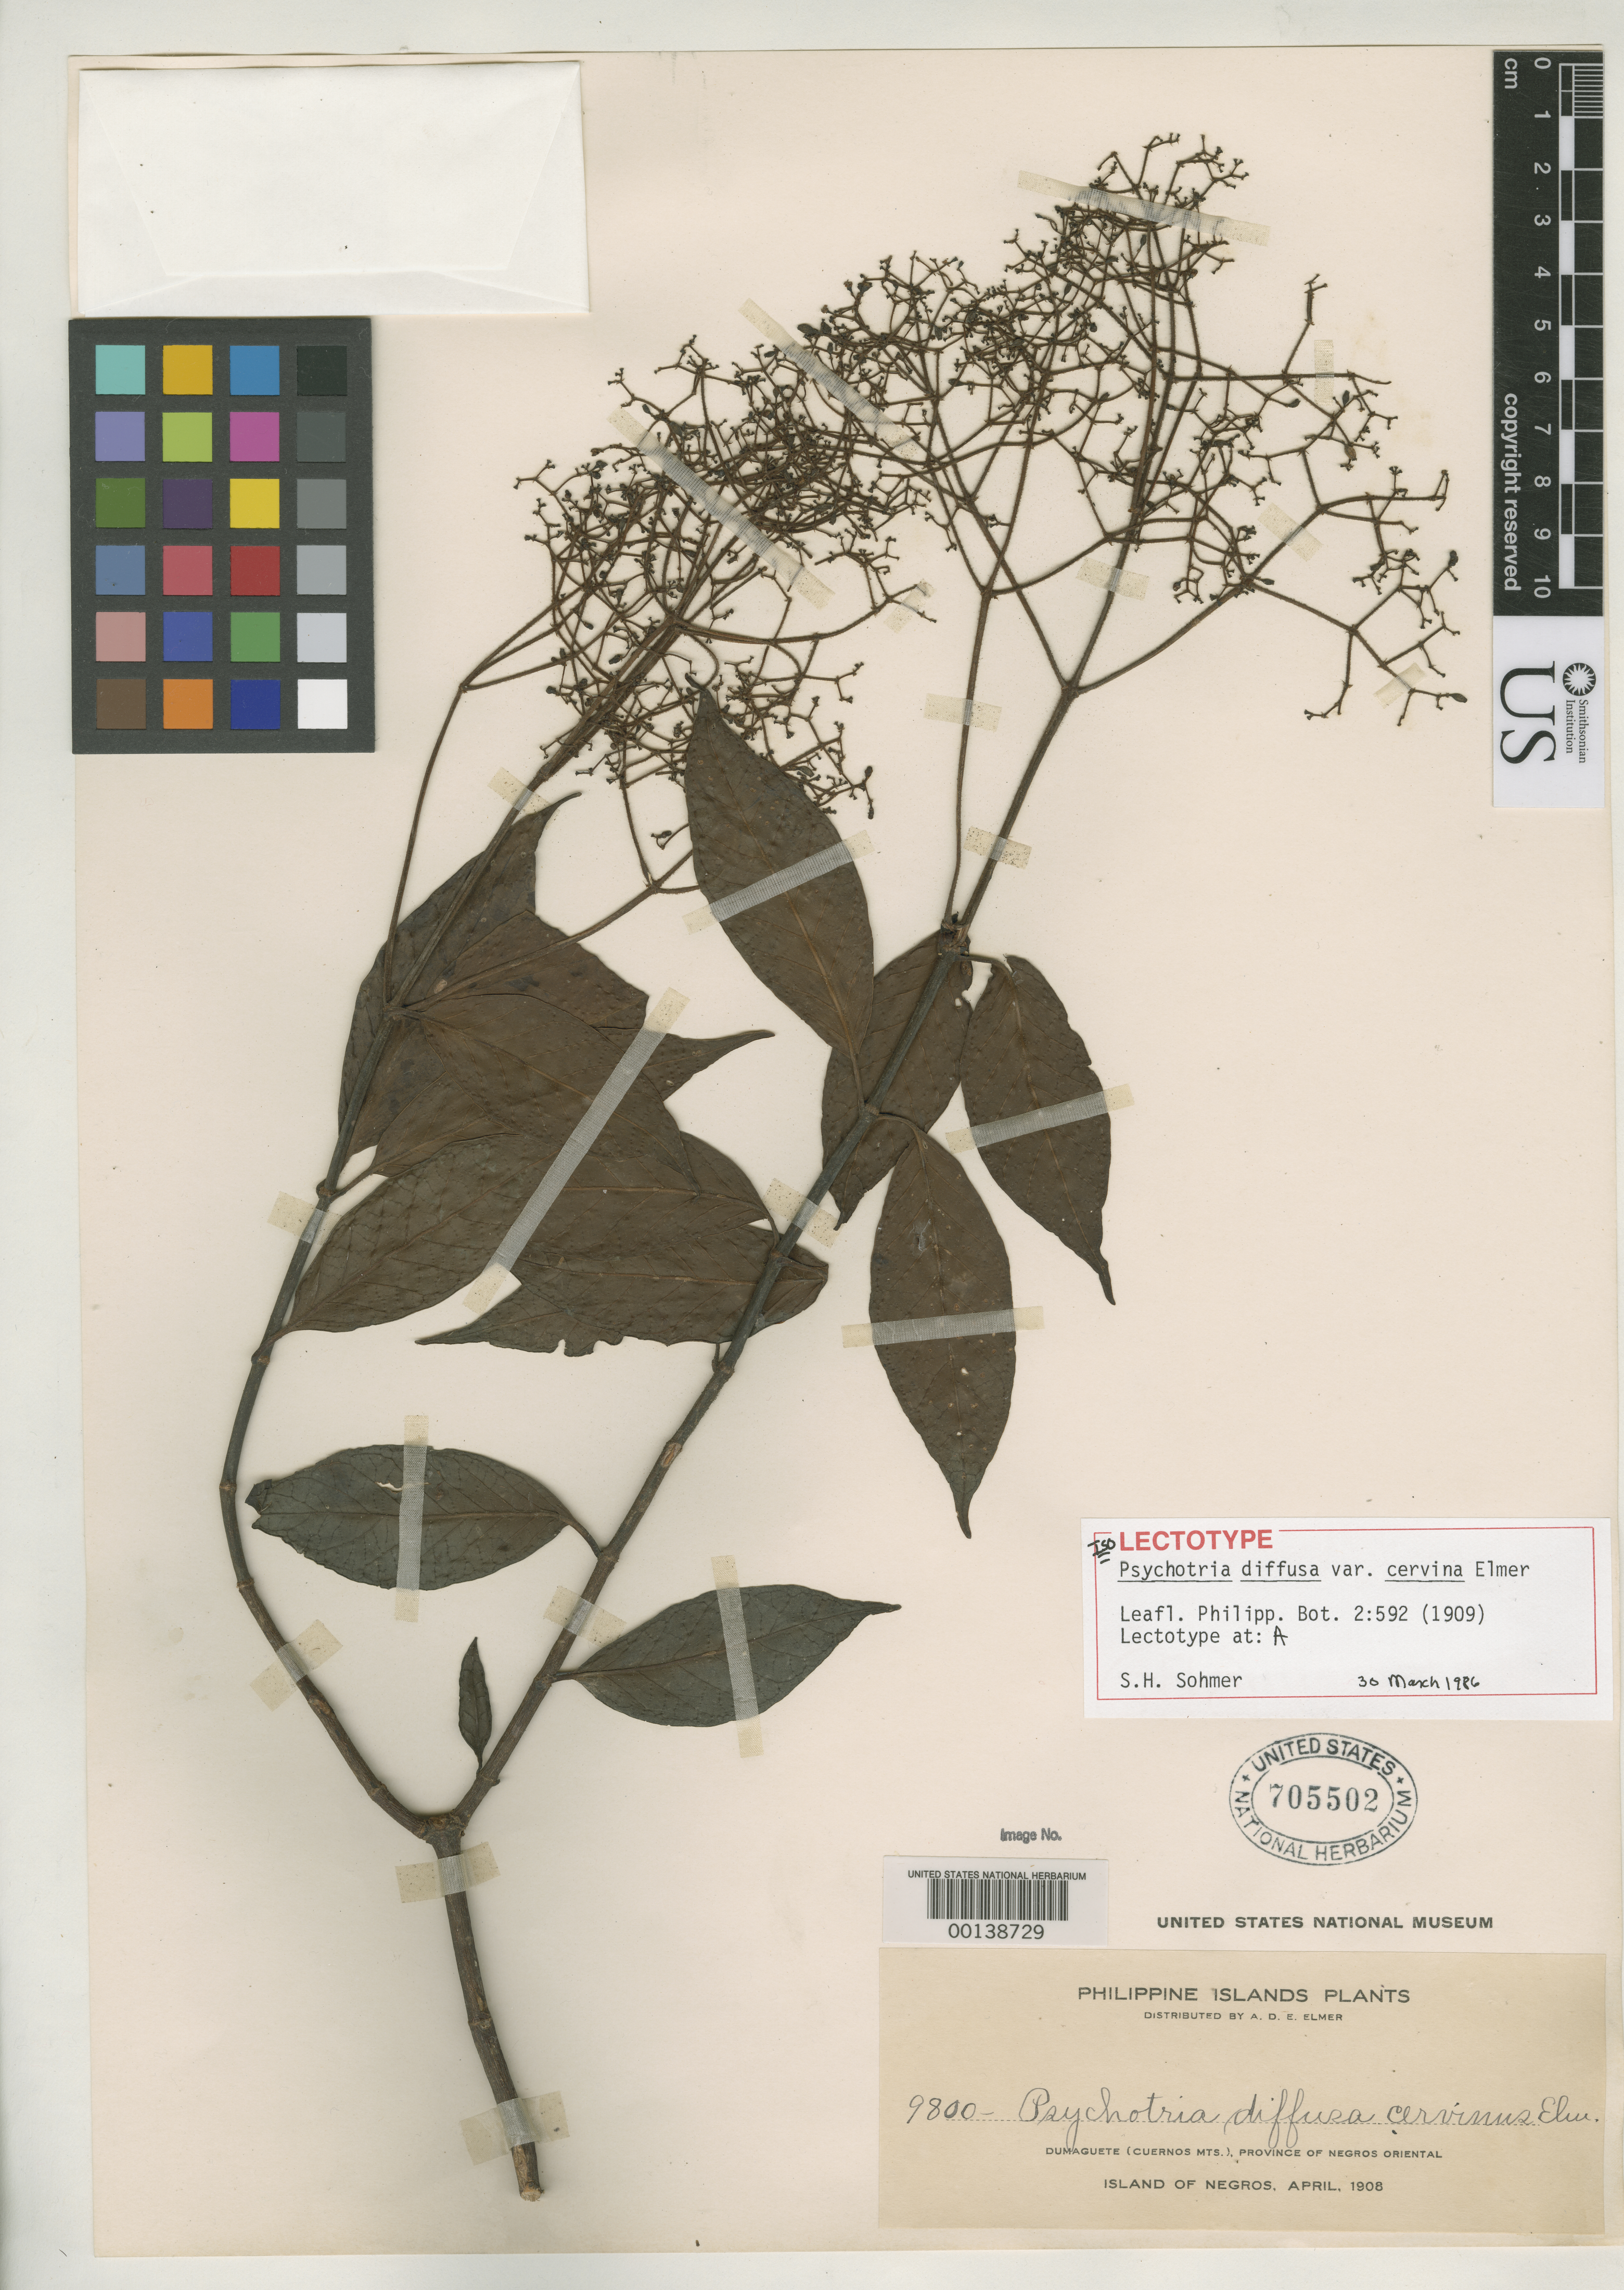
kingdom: Plantae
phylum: Tracheophyta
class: Magnoliopsida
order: Gentianales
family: Rubiaceae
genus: Psychotria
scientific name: Psychotria diffusa var. cervina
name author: Elmer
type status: Isotype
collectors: A. D. E. Elmer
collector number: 9800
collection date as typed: Apr 1908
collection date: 1908-04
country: Philippines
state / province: Central Visayas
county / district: Negros Oriental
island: Negros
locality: Dumaguete, Cuernos Mts.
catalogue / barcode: US 705502